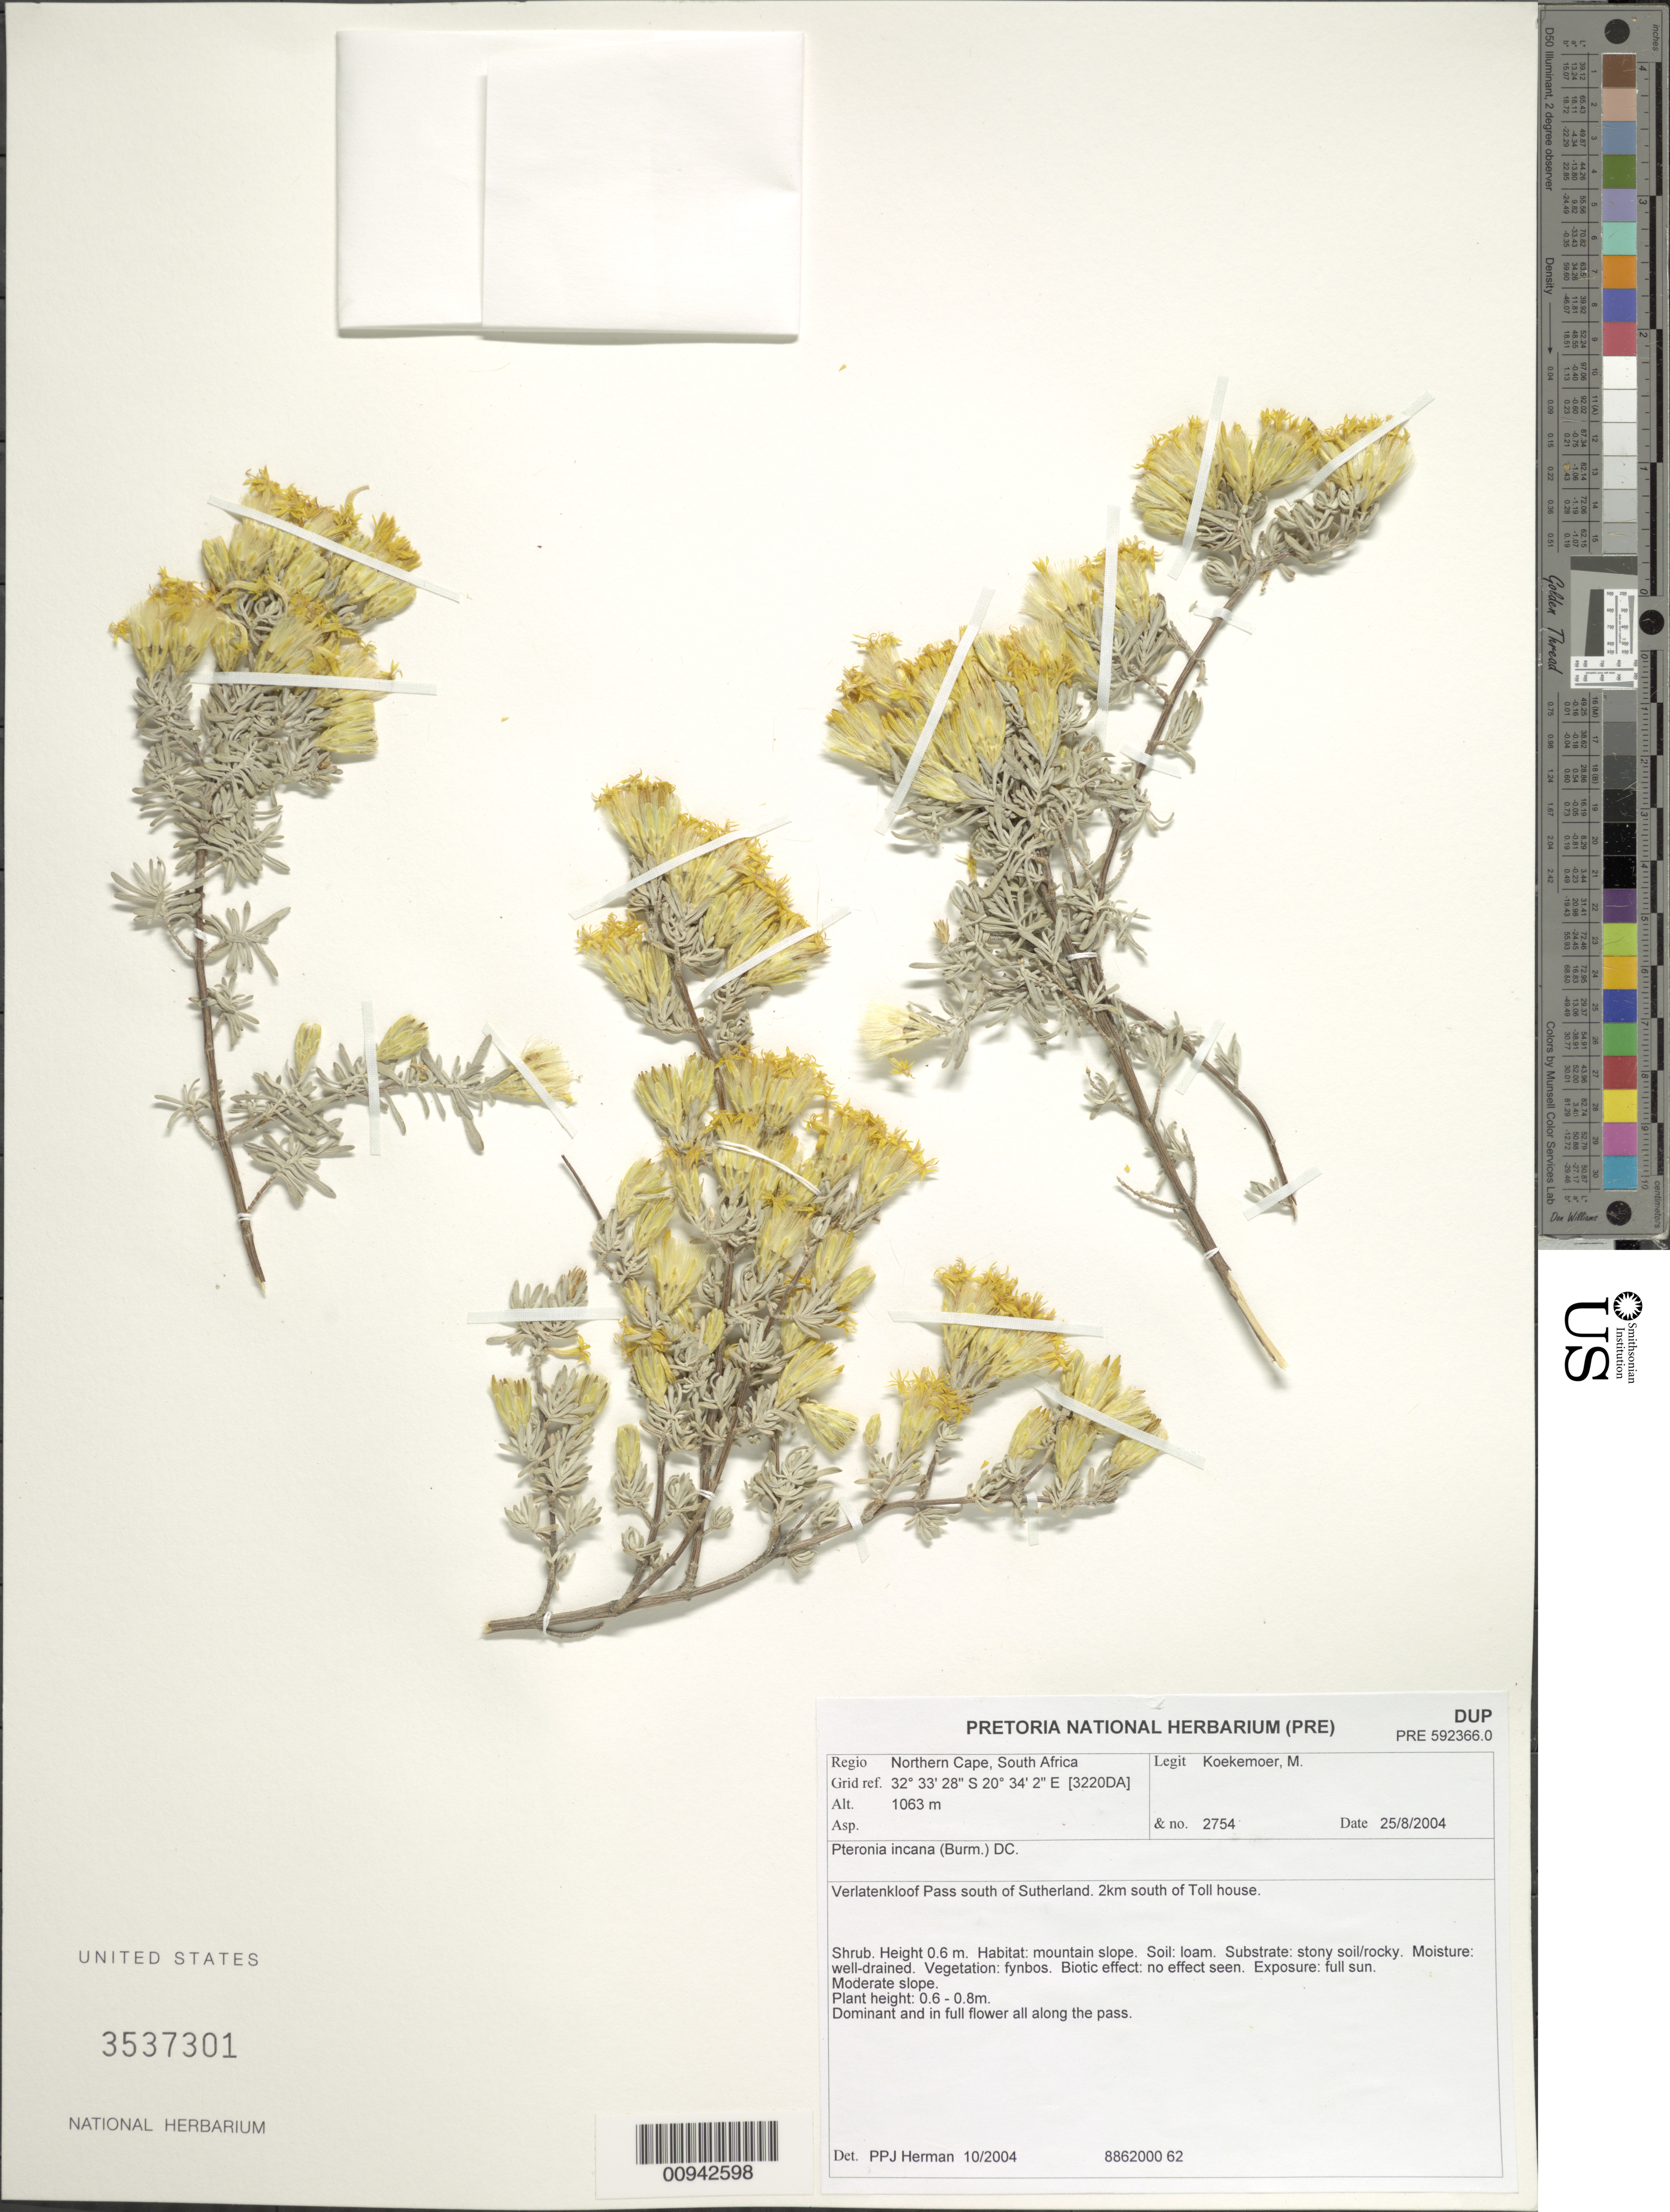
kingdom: Plantae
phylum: Tracheophyta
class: Magnoliopsida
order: Asterales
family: Asteraceae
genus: Pteronia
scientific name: Pteronia incana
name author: DC.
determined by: Herman, P. P. J.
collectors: M. Koekemoer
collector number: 2754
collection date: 2004-08-25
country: South Africa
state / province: Northern Cape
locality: Verlatenkloof Pass south of Sutherland. 2km south of Toll house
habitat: Mountain slope. Loam. Stony soil/rocky. Well-drained. Fynbos vegetation. Full sun. Moderate slope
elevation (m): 1063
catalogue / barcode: US 3537301